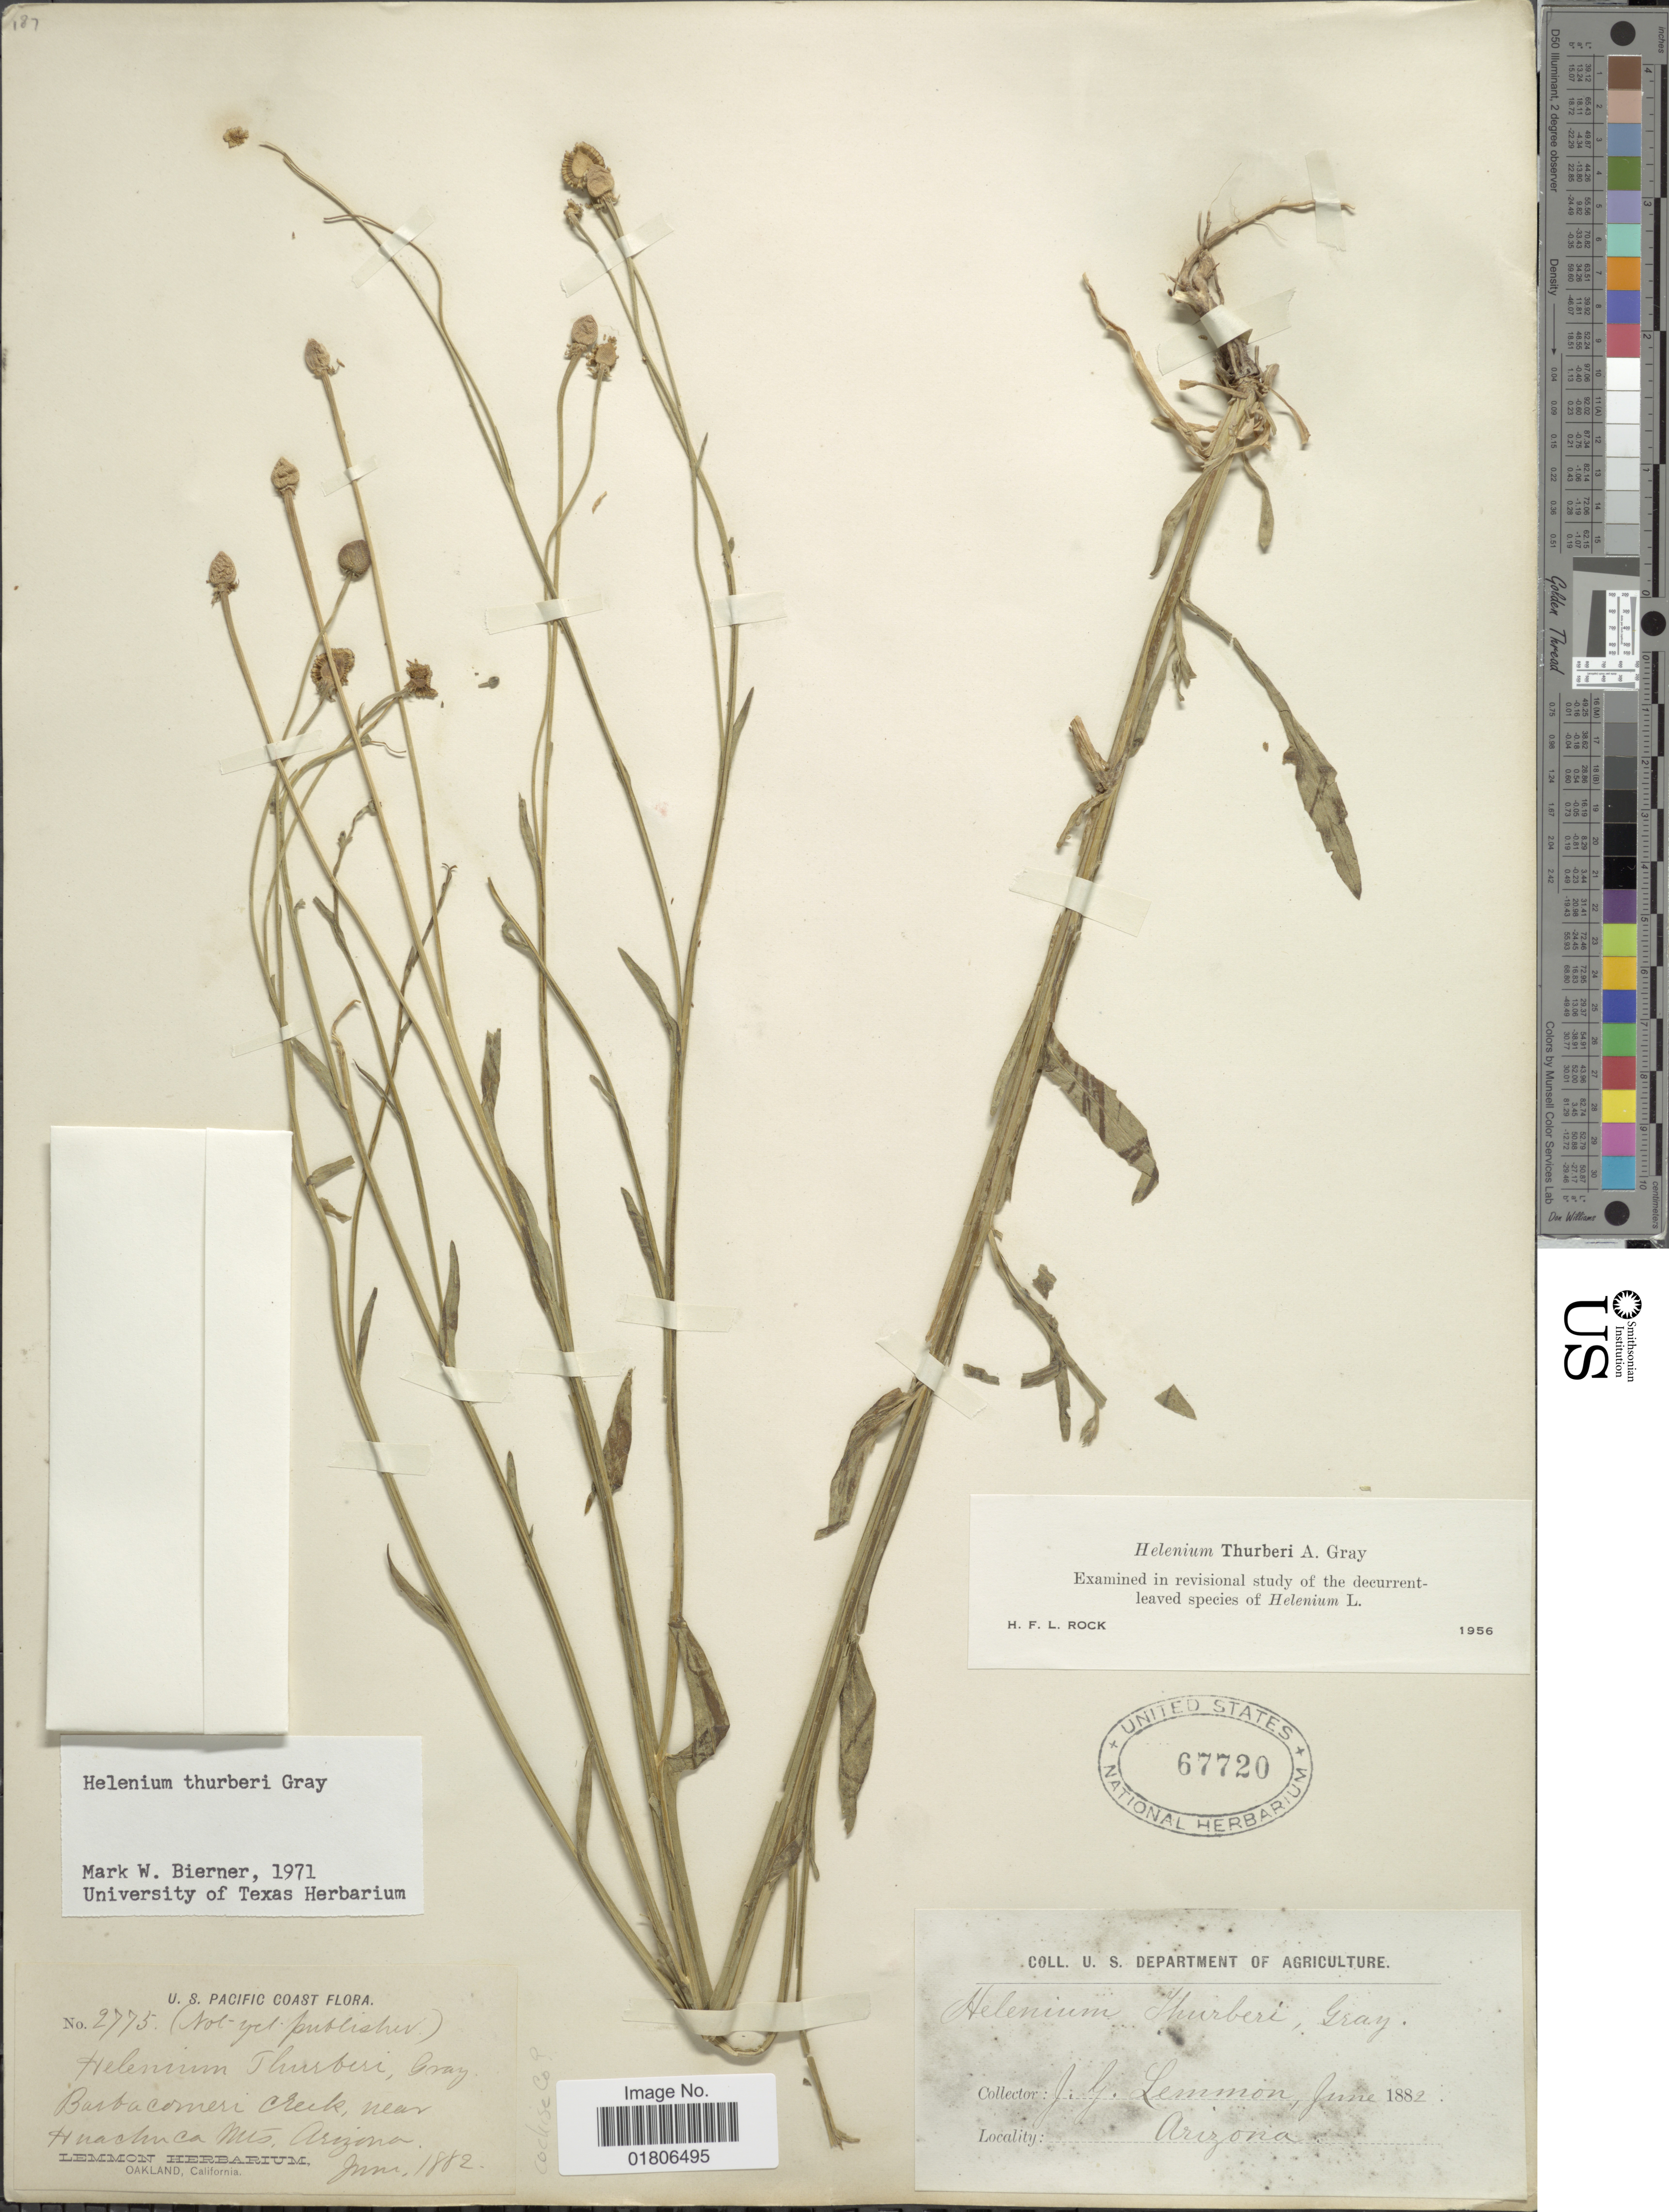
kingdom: Plantae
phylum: Tracheophyta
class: Magnoliopsida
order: Asterales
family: Asteraceae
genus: Helenium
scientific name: Helenium thurberi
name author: A. Gray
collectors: J. Lemmon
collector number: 2775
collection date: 1882-06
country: United States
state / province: Arizona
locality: U.S. Pacific Coast, Barbacomeri Creek, near Huachuca Mts.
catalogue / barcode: US 67720